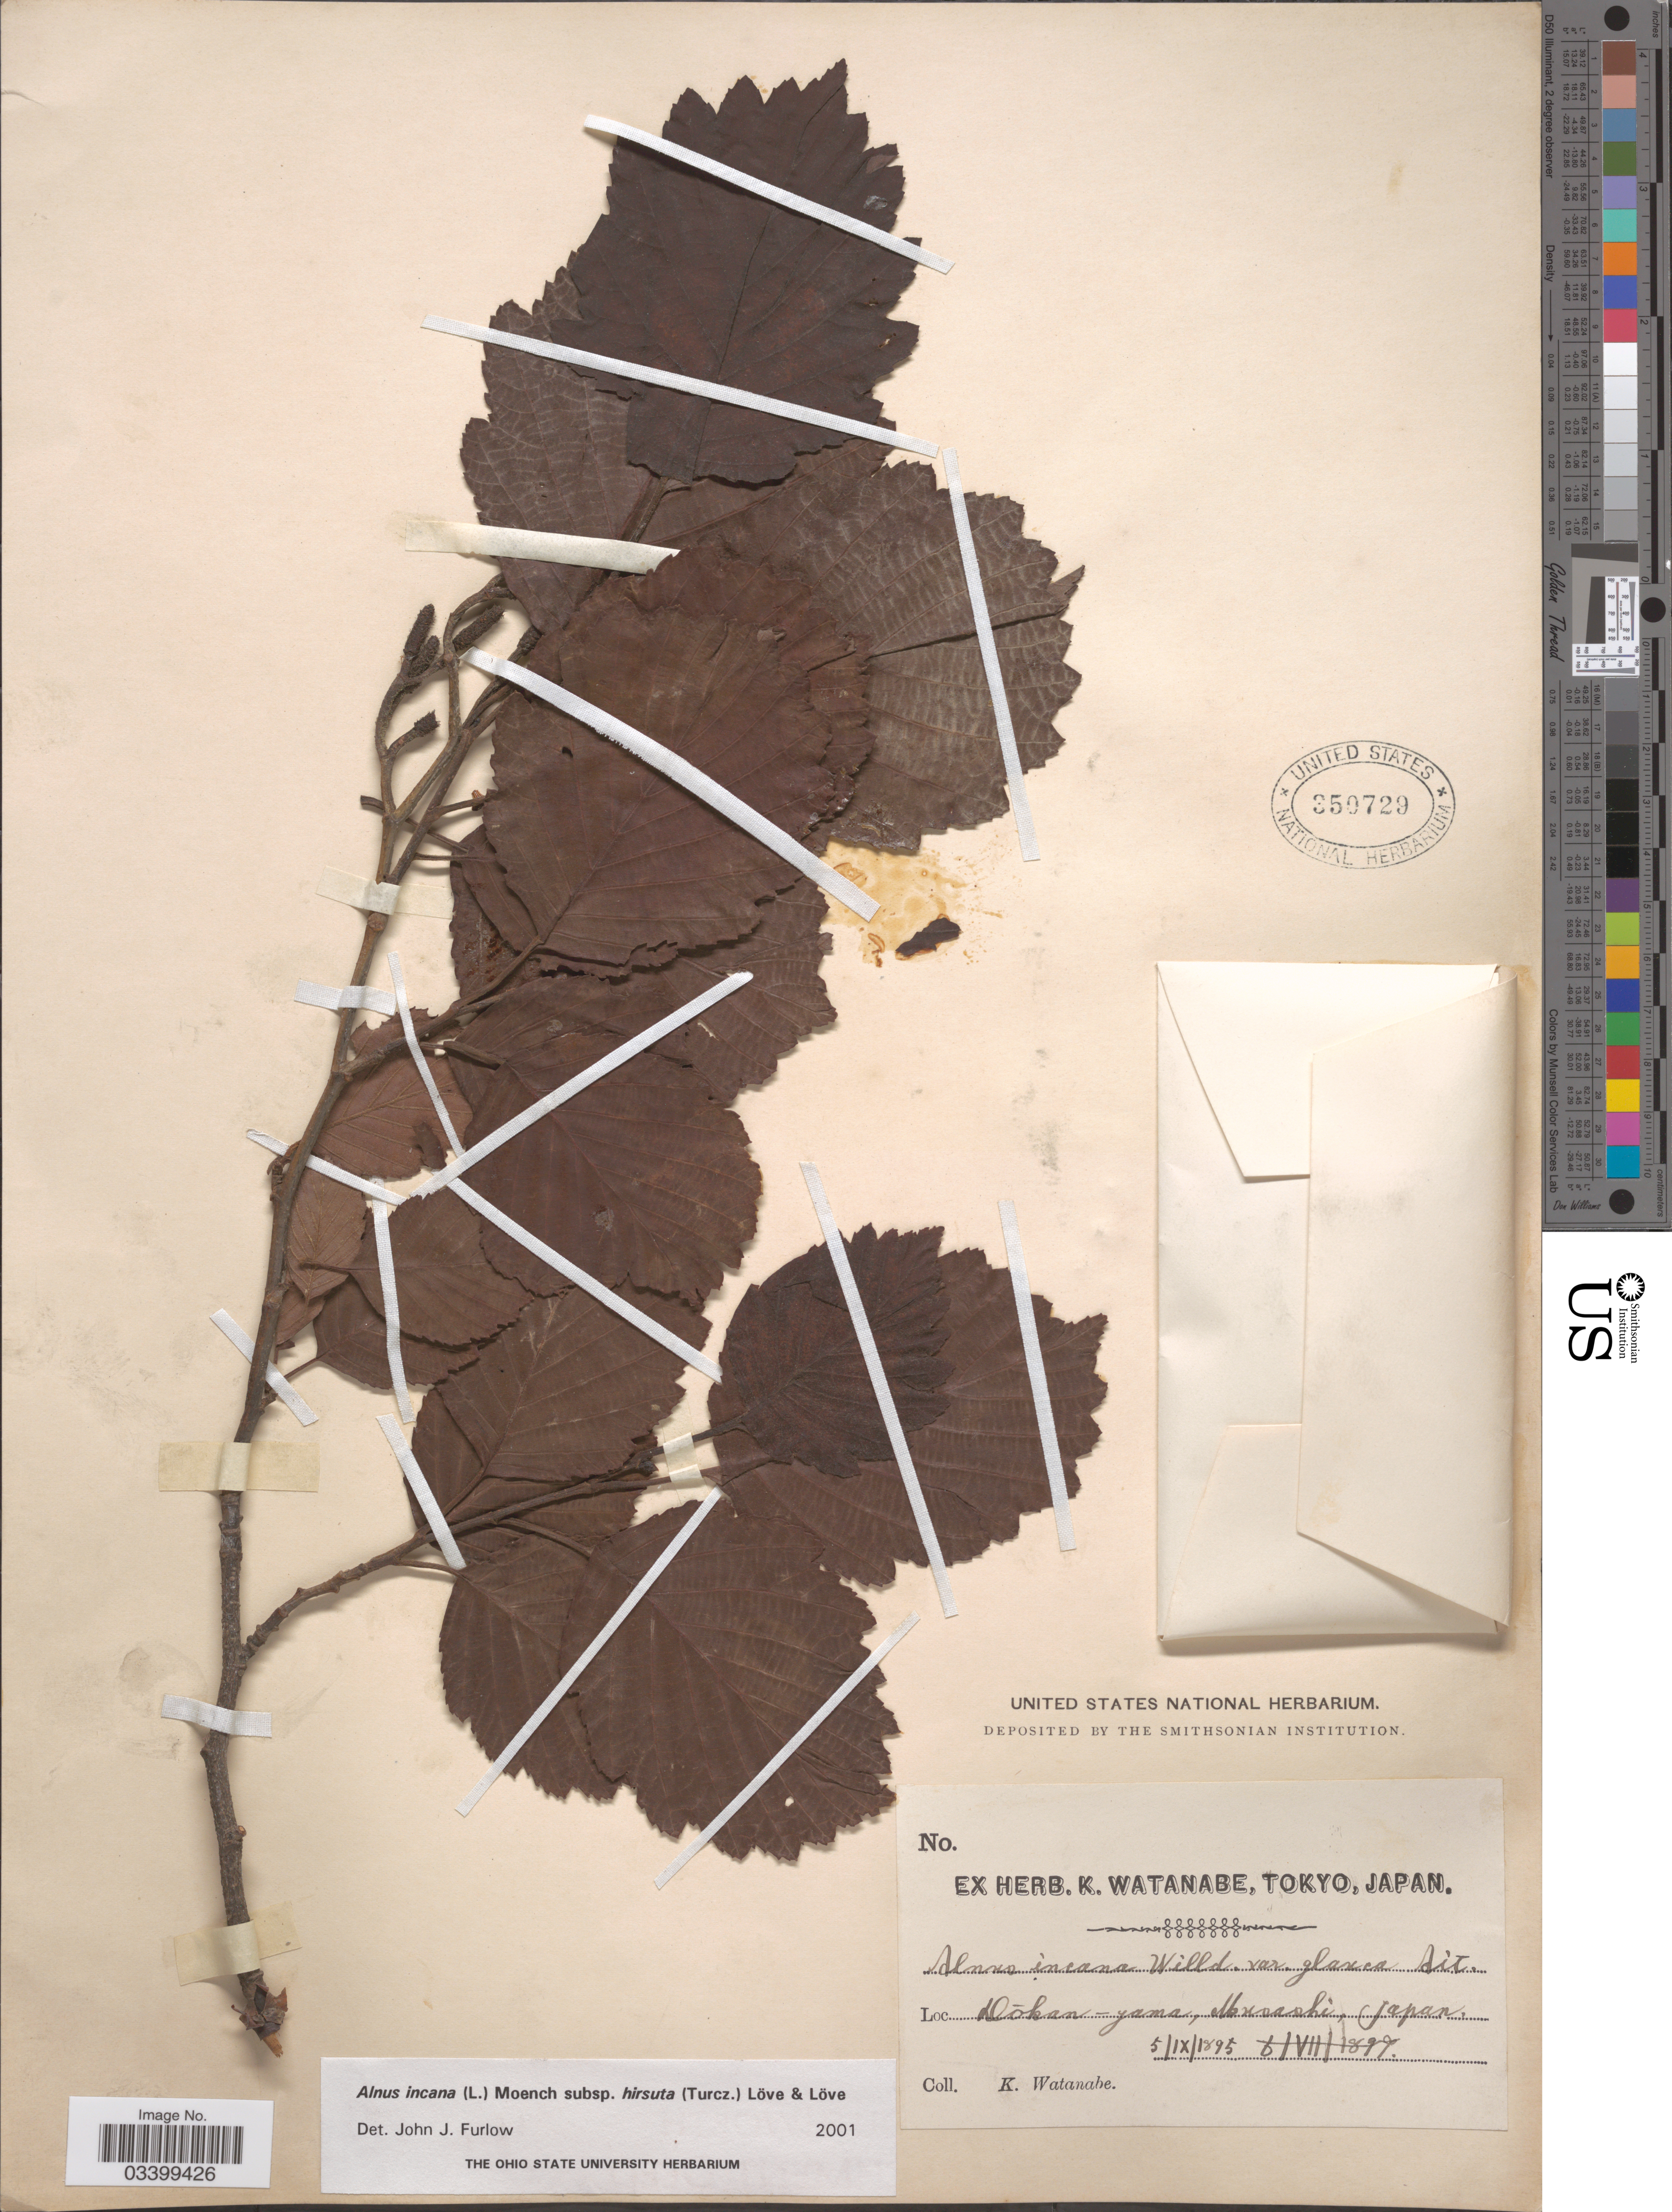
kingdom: Plantae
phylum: Tracheophyta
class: Magnoliopsida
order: Fagales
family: Betulaceae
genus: Alnus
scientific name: Alnus incana subsp. hirsuta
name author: (Spach) Á. Löve & D. Löve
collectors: K. Watanabe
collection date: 1895-09-05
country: Japan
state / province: Tokyo, Federal City of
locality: Dōkan-yama, Musashi.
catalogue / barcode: US 350729